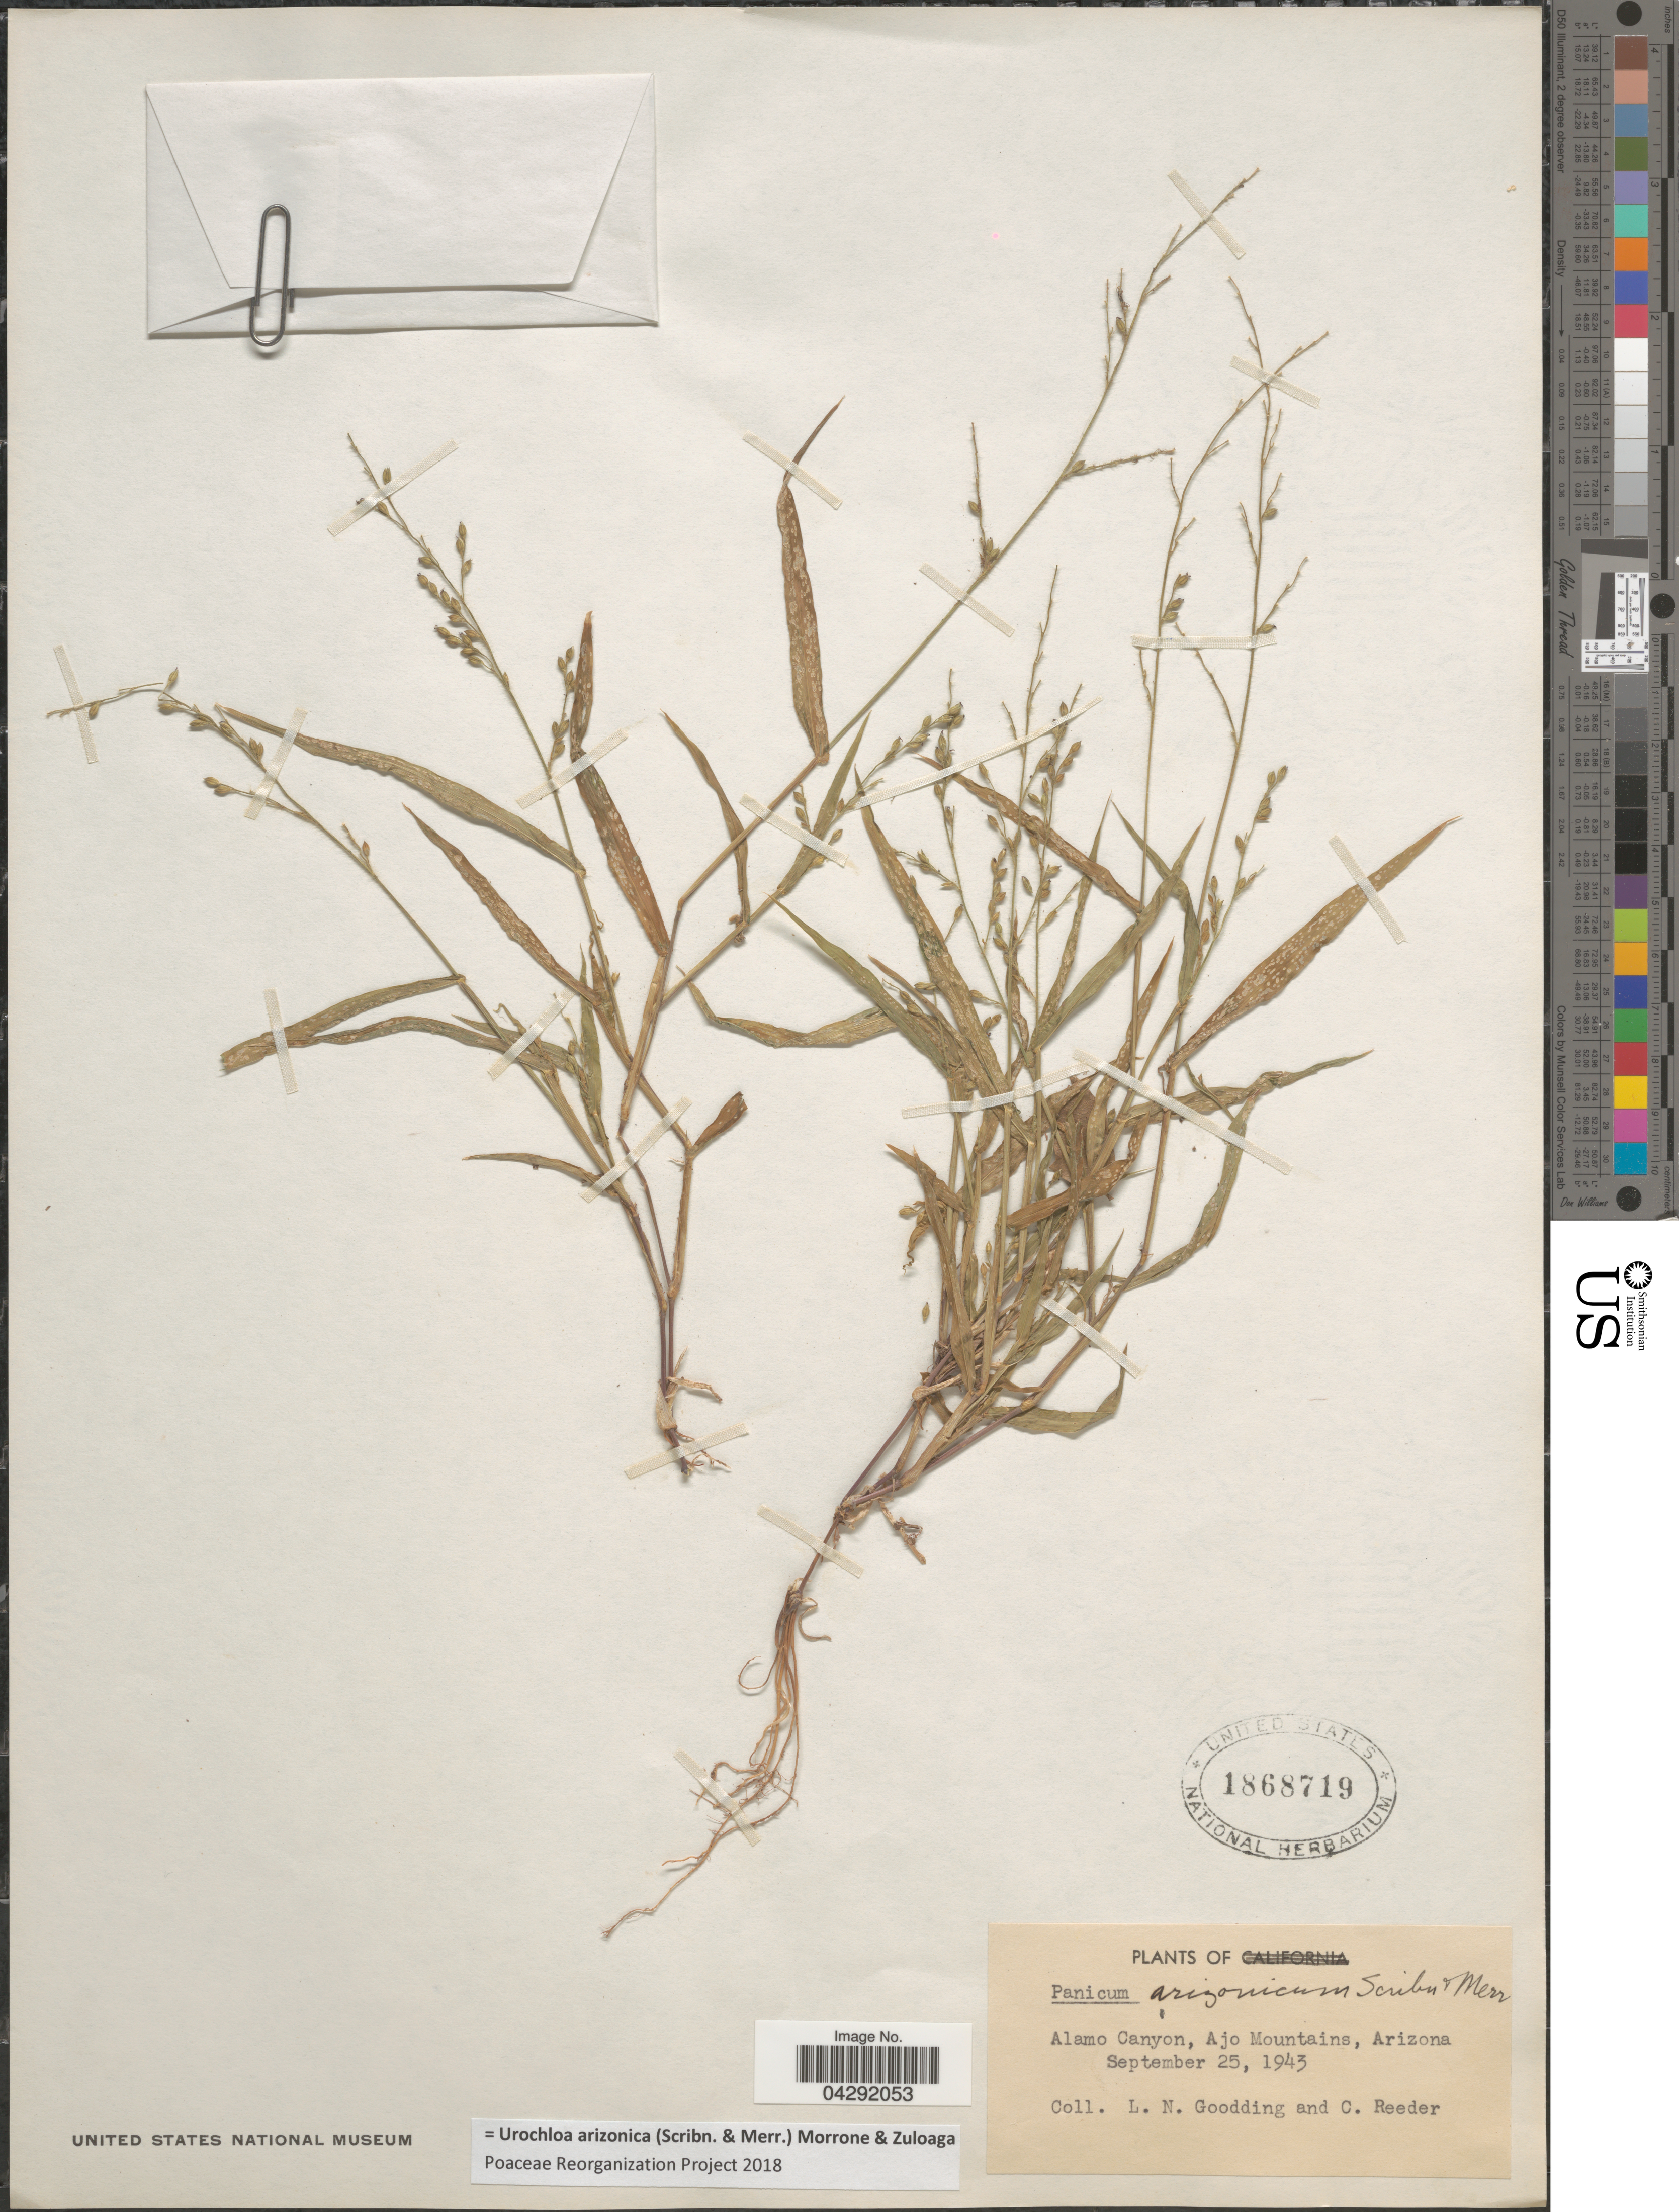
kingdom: Plantae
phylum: Tracheophyta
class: Liliopsida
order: Poales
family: Poaceae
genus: Urochloa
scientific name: Urochloa arizonica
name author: (Scribn. & Merr.) Morrone & Zuloaga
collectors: L. N. Goodding & C. Reeder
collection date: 1943-09-25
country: United States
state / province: Arizona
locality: Alamo Canyon, Ajo Mountains.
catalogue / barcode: US 1868719